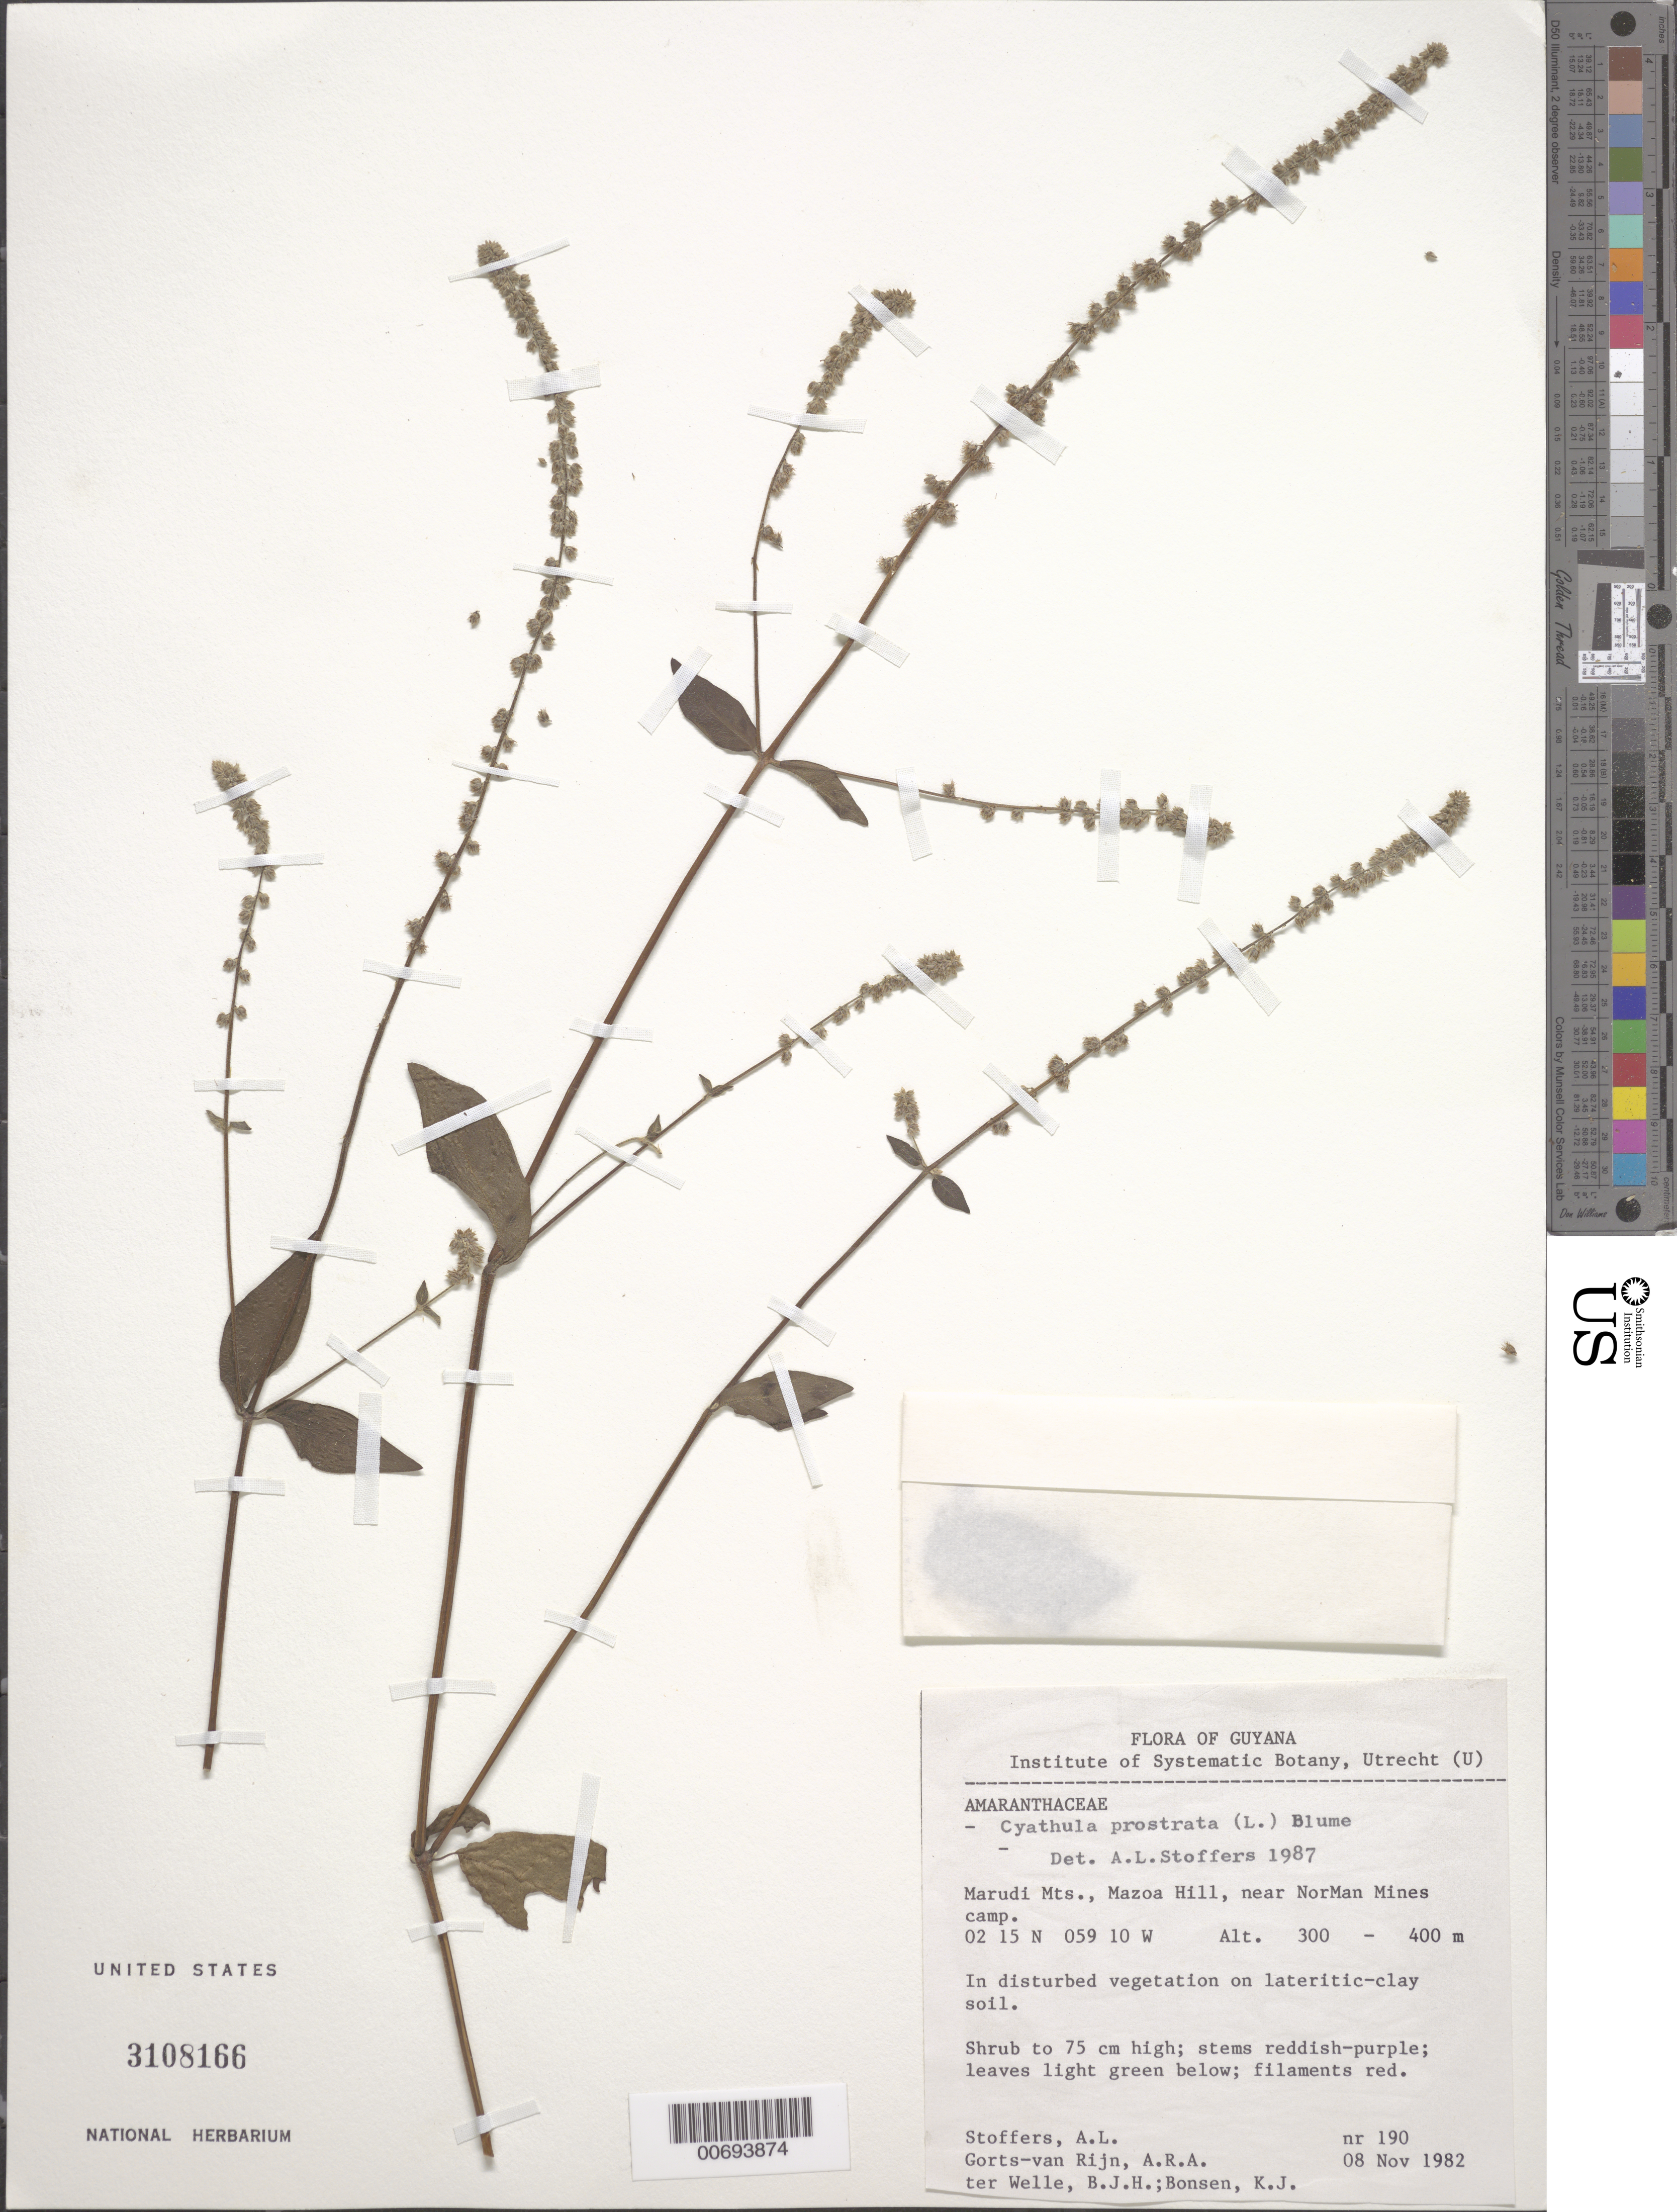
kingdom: Plantae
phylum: Tracheophyta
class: Magnoliopsida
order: Caryophyllales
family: Amaranthaceae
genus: Cyathula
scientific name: Cyathula prostrata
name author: (L.) Blume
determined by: Stoffers, A. L.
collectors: A. Stoffers, A. .R. A. Görts-van Rijn, B. Welle & K. Bonsen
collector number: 190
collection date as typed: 8-Nov-82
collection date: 1982-11-08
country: Guyana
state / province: U. Takutu-U. Essequibo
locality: Marudi Mts., Mazoa Hill, near NorMan Mines camp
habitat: Disturbed vegetation on lateritic clay soil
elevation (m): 300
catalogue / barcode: US 3108166